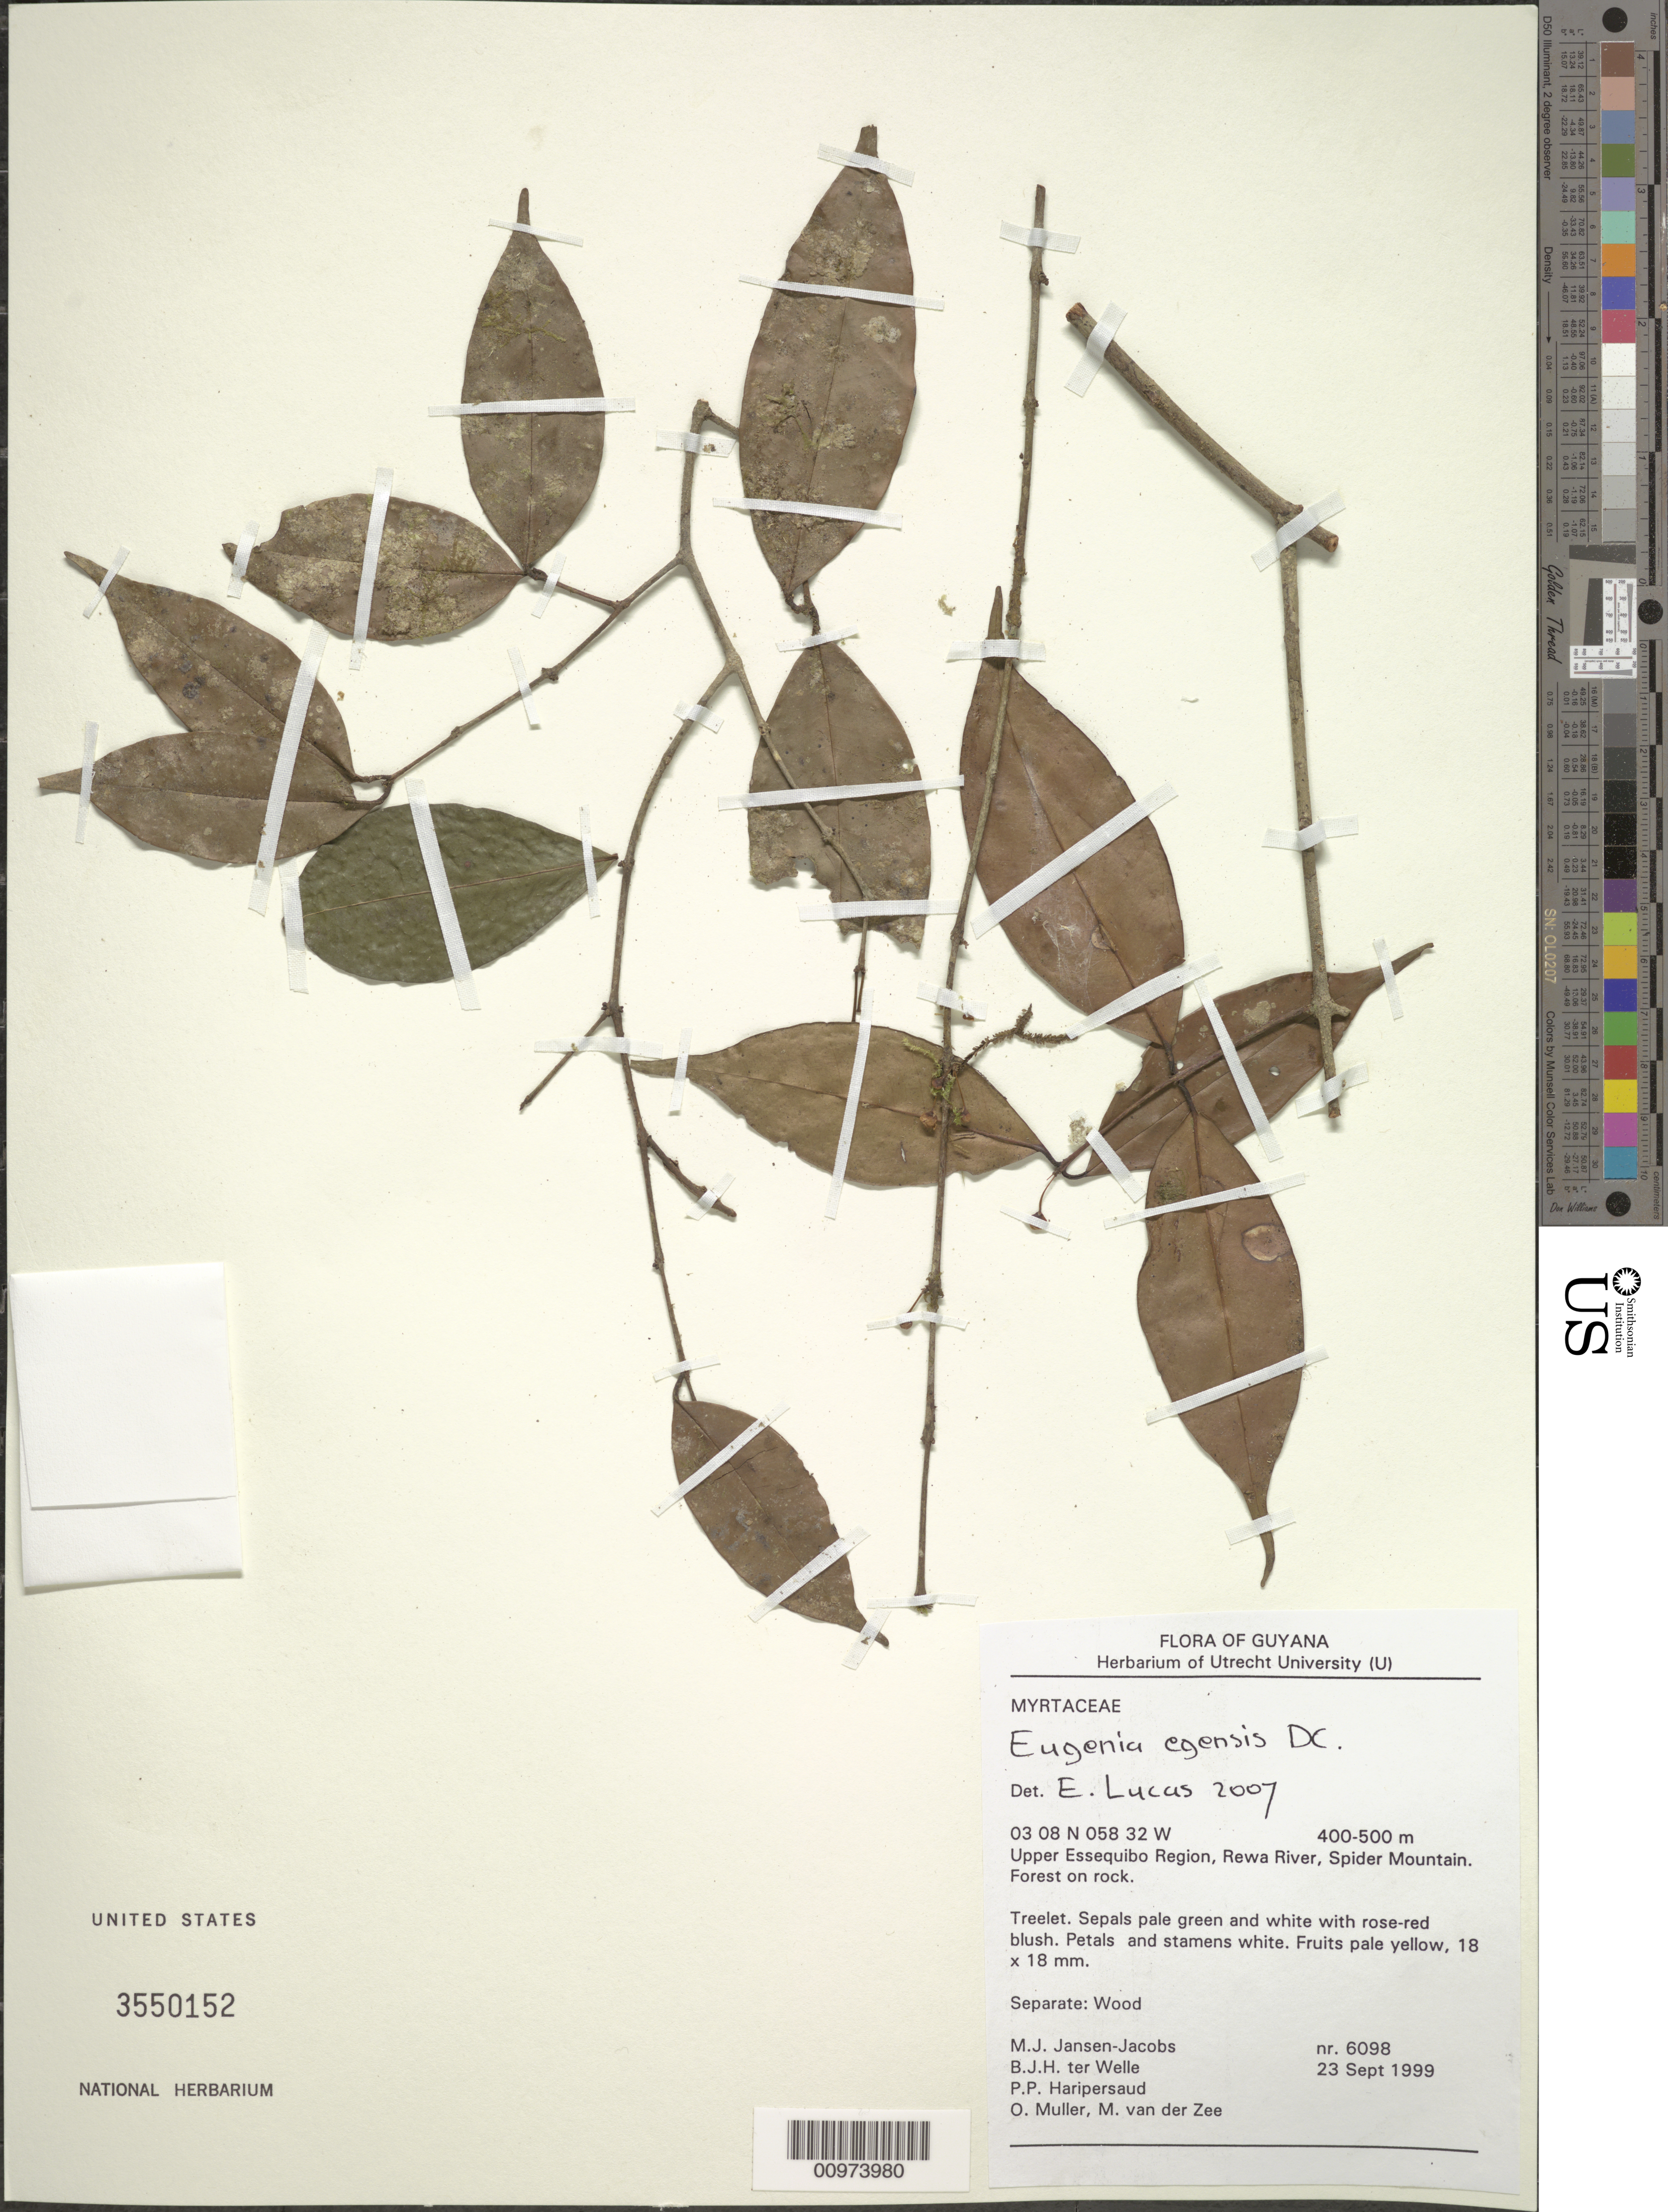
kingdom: Plantae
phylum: Tracheophyta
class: Magnoliopsida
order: Myrtales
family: Myrtaceae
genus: Eugenia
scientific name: Eugenia egensis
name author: DC.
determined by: Lucas, E.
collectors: M. J. Jansen-Jacobs, B. Welle, P. Haripersaud, O. Muller & M. van der Zee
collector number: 6098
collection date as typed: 23-Sep-99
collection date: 1999-09-23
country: Guyana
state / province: U. Takutu-U. Essequibo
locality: Rewa River, Spider Mts., Upper Essequibo Region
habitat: Forest on rock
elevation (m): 400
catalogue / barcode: US 3550152